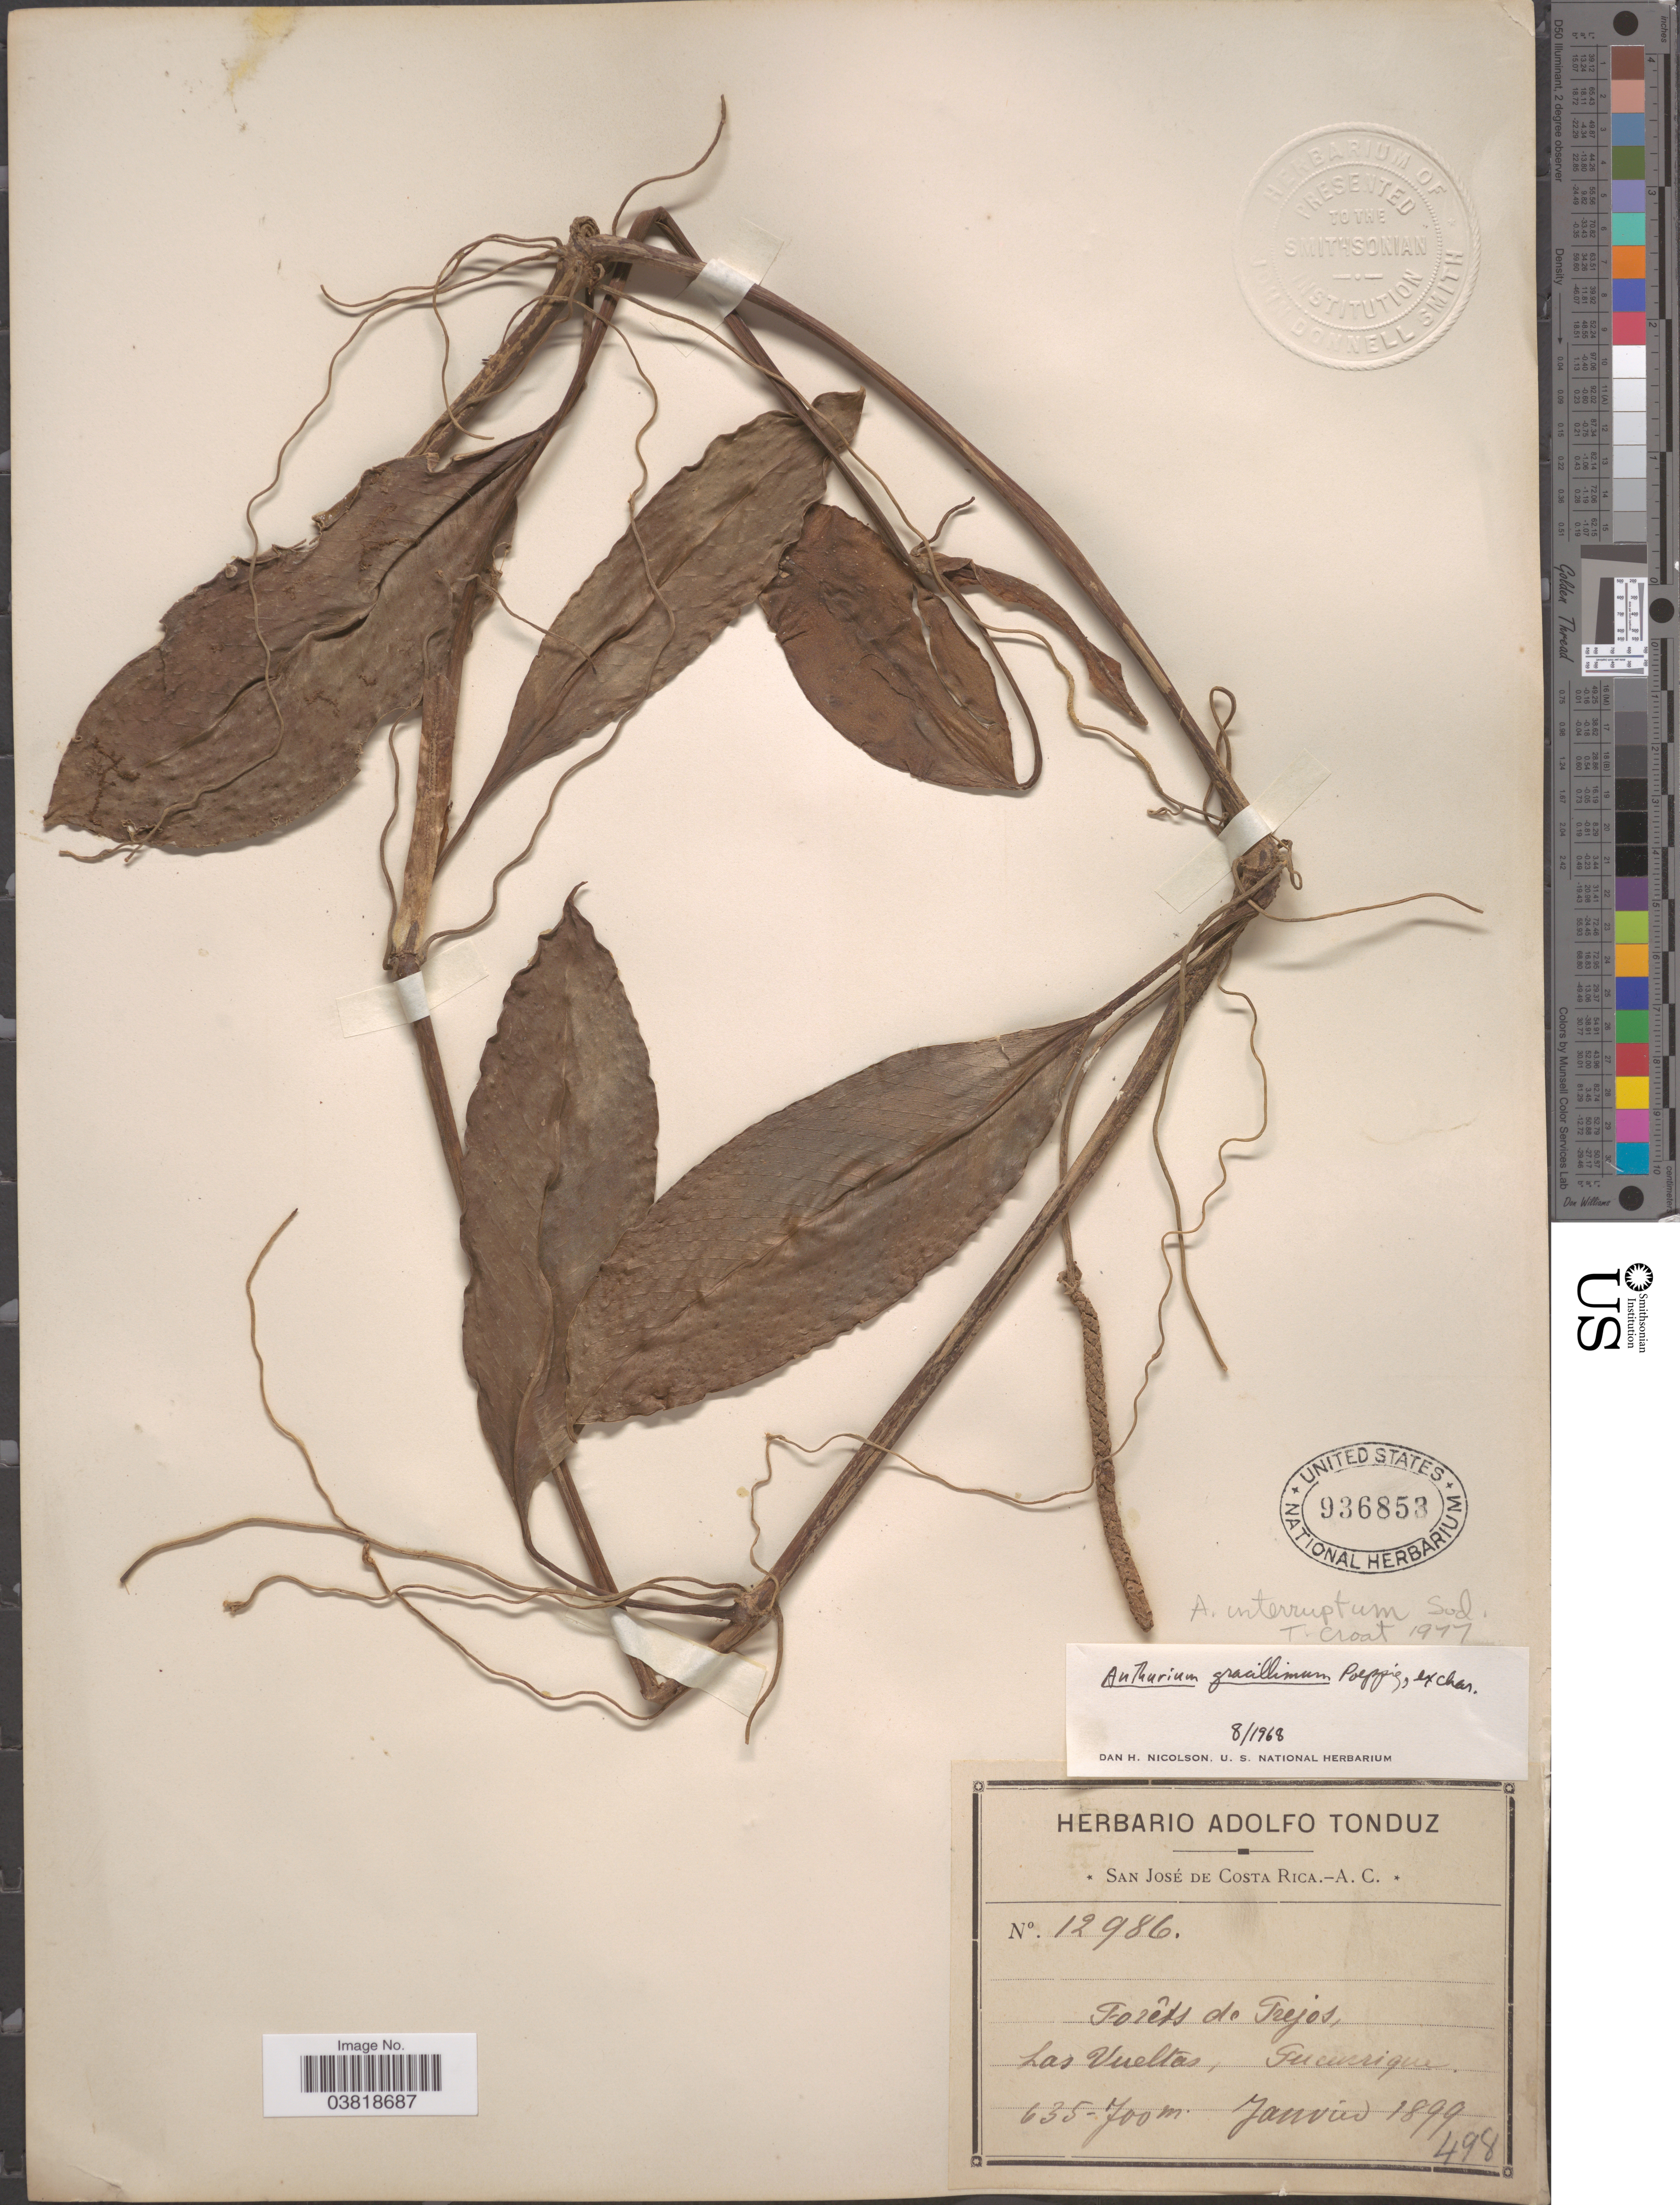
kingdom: Plantae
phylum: Tracheophyta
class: Liliopsida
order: Alismatales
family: Araceae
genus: Anthurium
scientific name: Anthurium interruptum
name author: Sodiro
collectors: ex Herb. Adolfo Tonduz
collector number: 12986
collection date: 1899-01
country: Costa Rica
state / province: San José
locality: Forêts de Trejos, Las Vueltas, Tucurrique.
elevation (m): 635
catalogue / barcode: US 936853